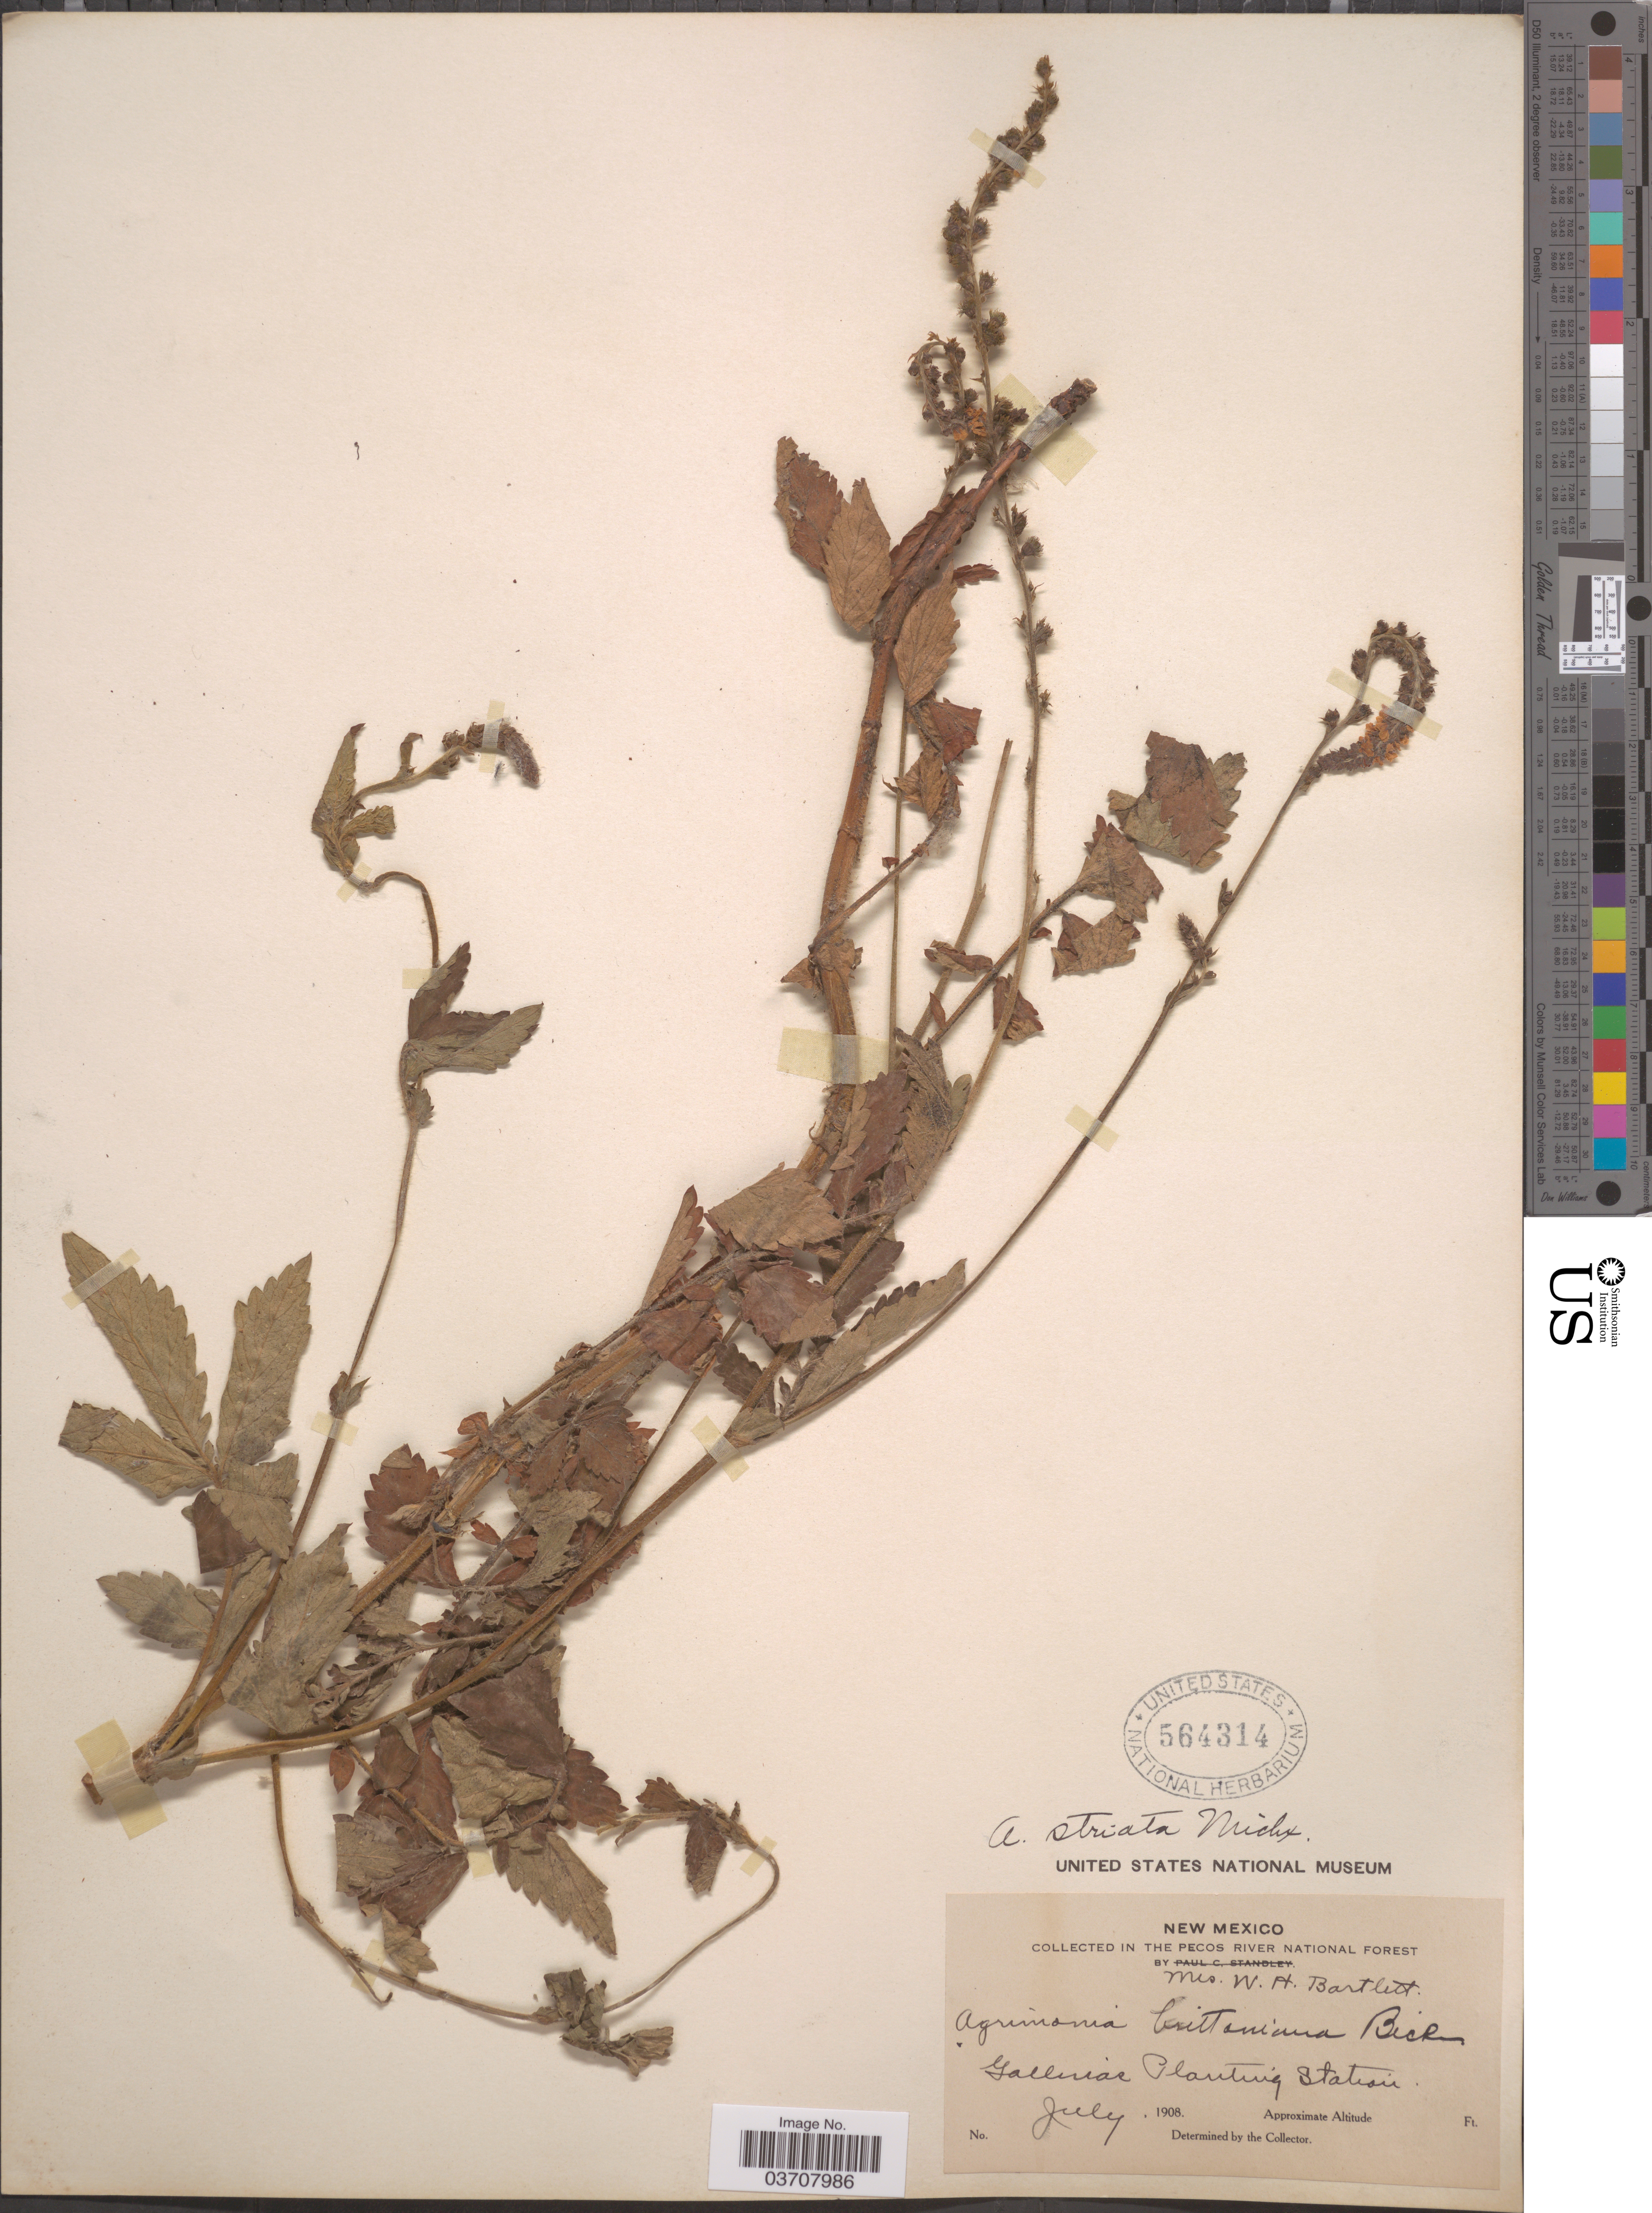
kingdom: Plantae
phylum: Tracheophyta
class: Magnoliopsida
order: Rosales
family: Rosaceae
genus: Agrimonia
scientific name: Agrimonia striata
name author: Michx.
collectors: W. Bartlett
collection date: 1908-07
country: United States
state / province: New Mexico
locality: In the Pecos River National Forest. Gallinas Planting Station.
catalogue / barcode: US 564314